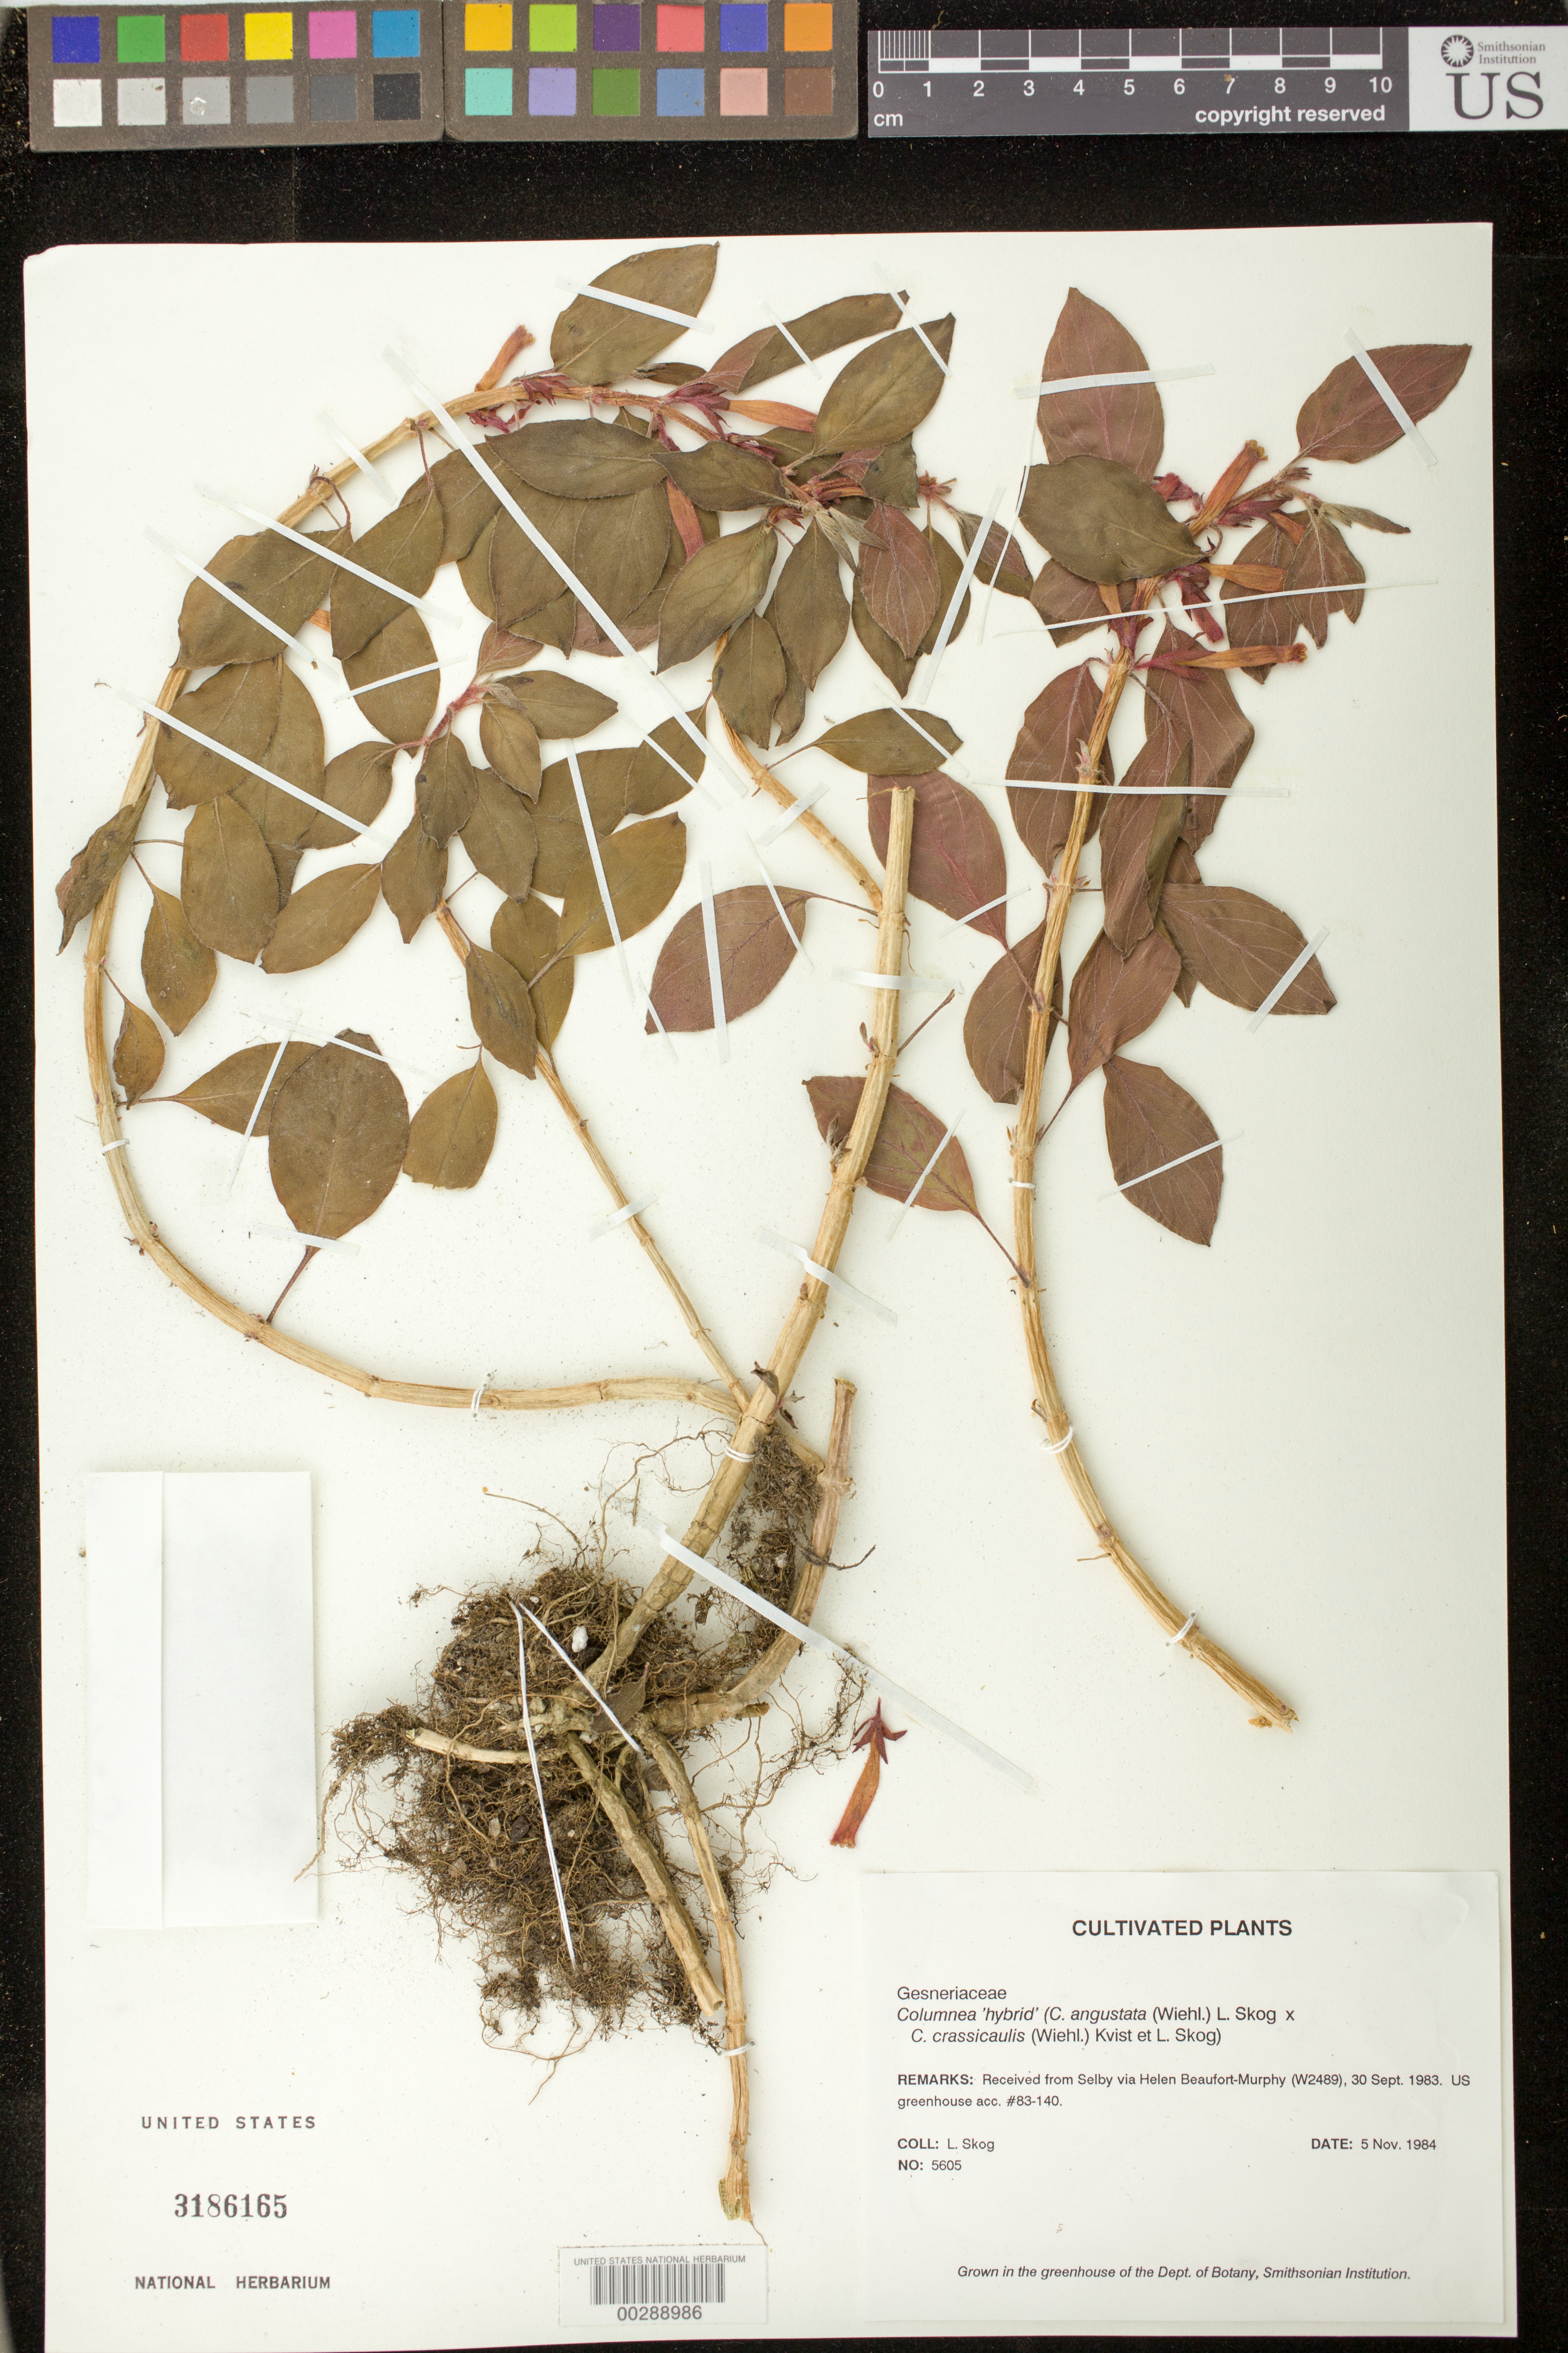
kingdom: Plantae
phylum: Tracheophyta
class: Magnoliopsida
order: Lamiales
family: Gesneriaceae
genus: Columnea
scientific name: Columnea hybrid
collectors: L. E. Skog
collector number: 5605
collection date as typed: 05 Nov 1984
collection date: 1984-11-05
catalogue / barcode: US 3186165